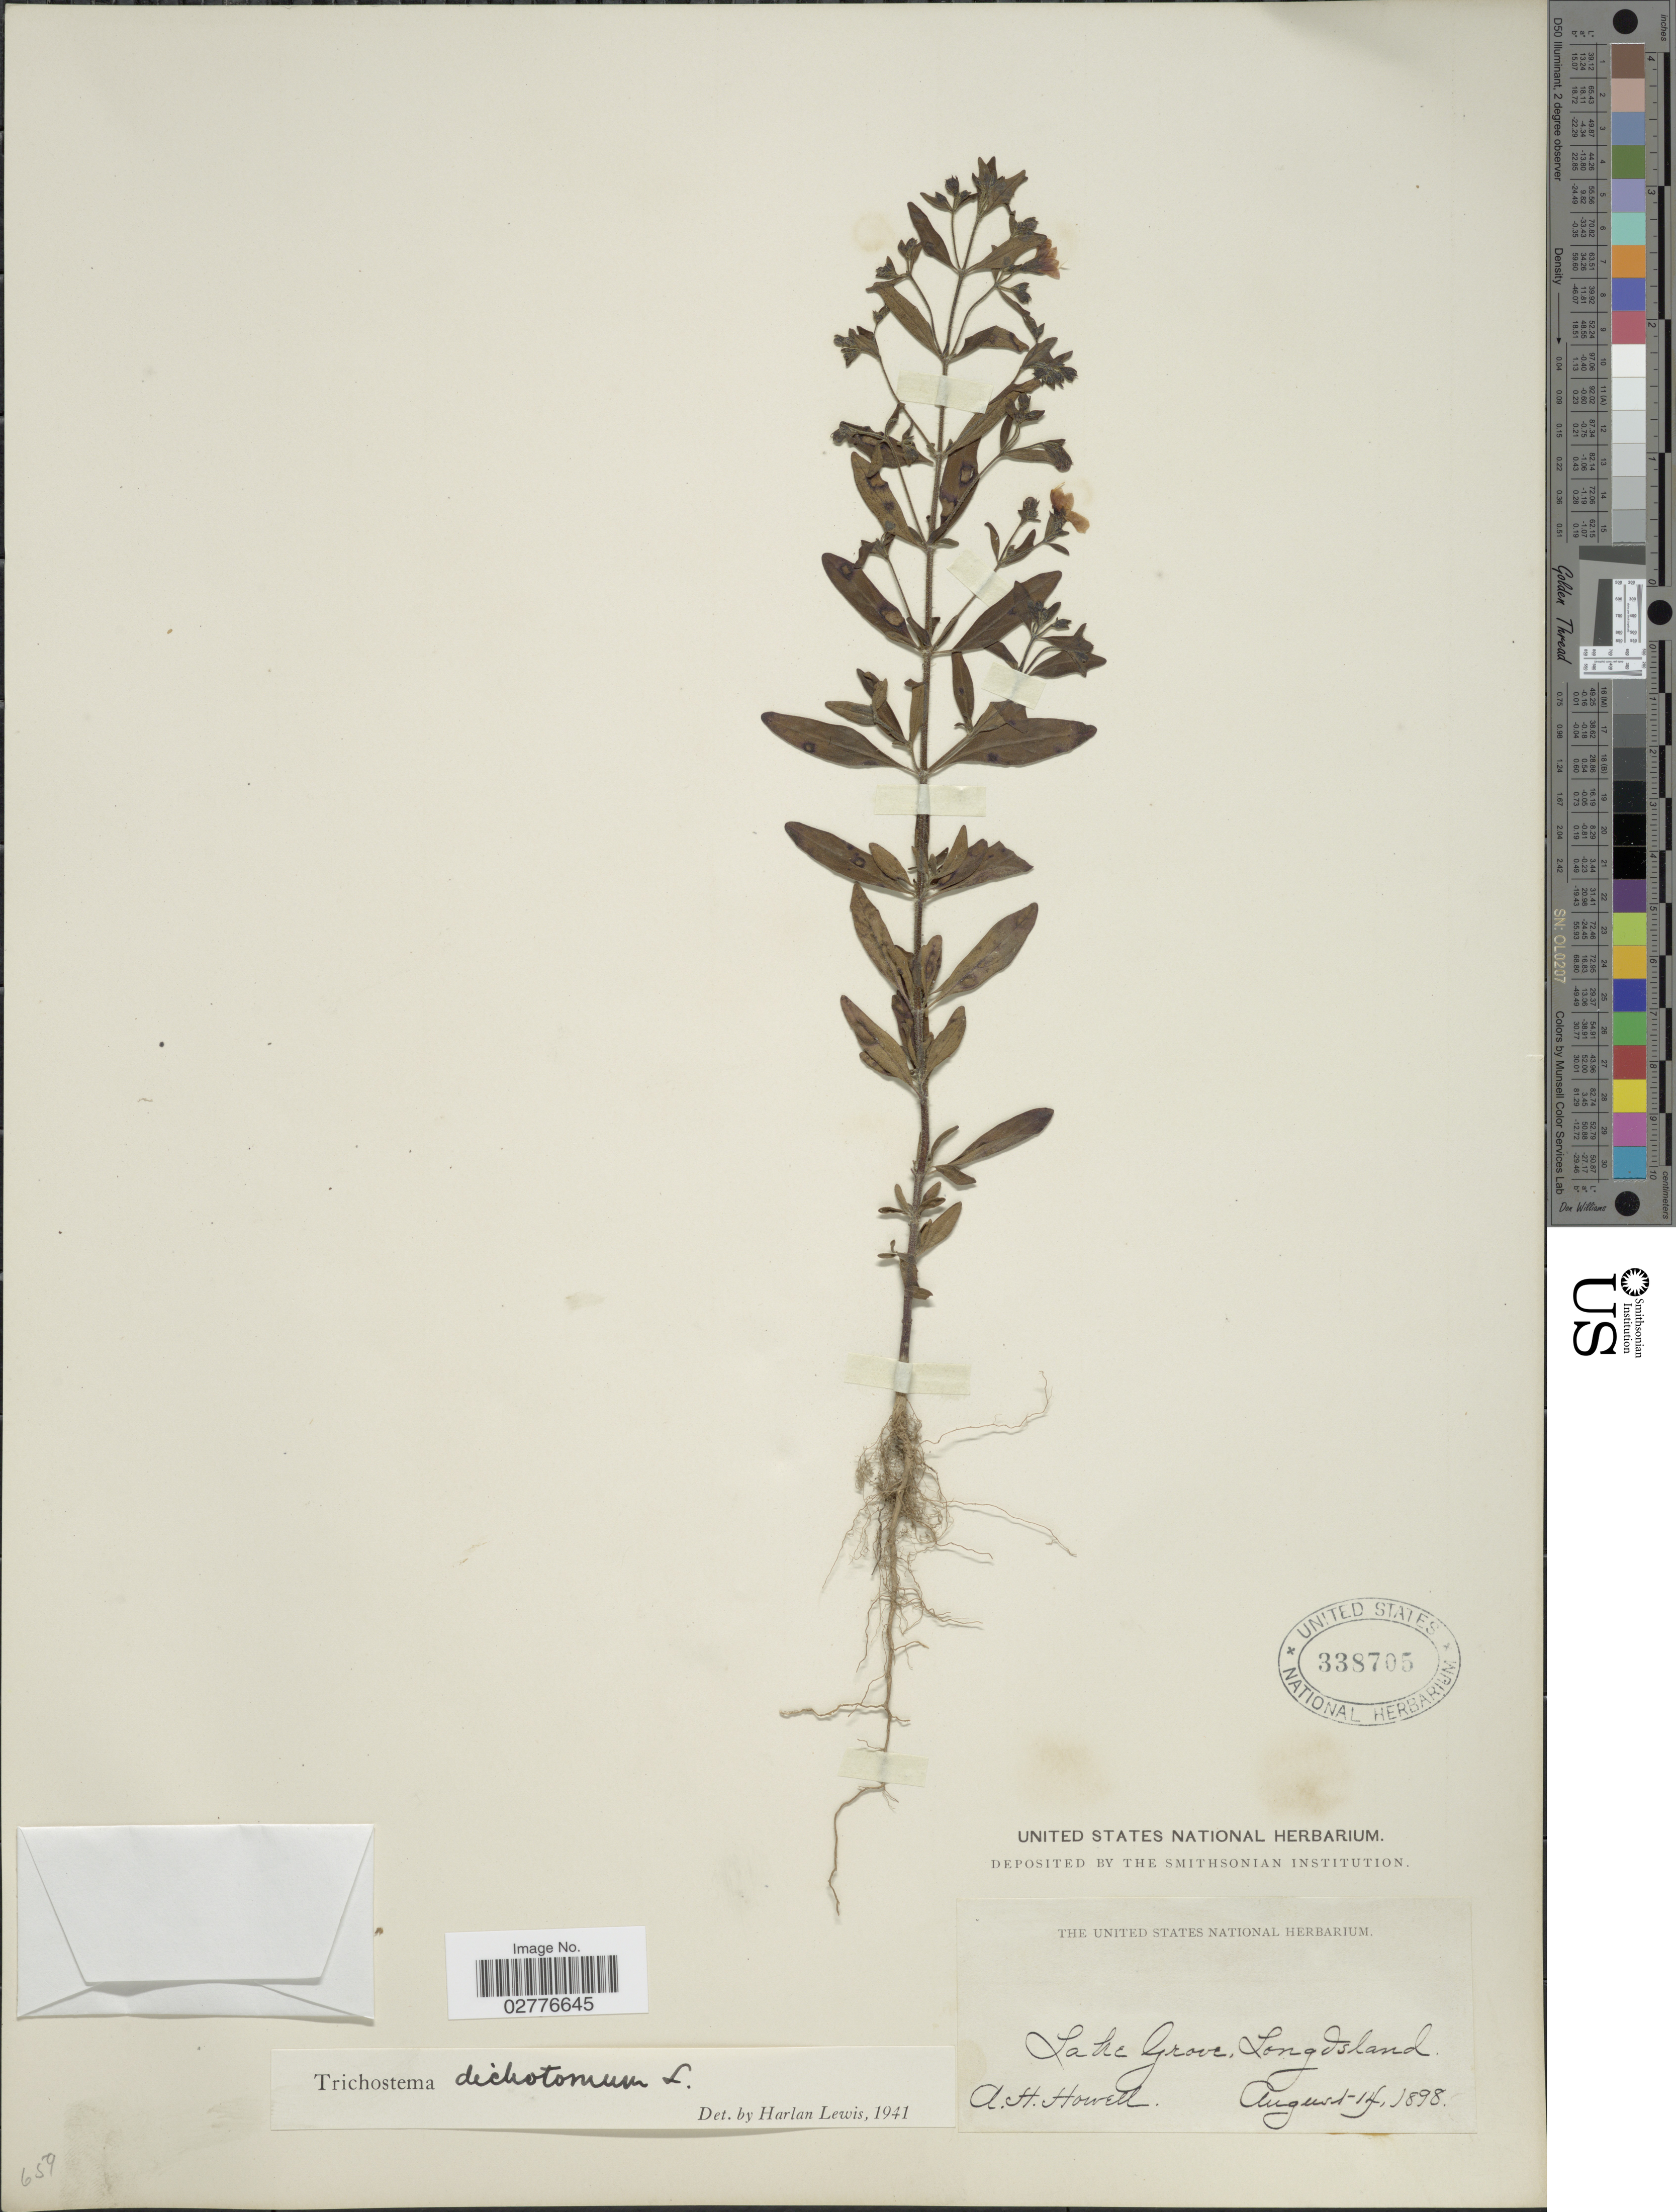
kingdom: Plantae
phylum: Tracheophyta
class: Magnoliopsida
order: Lamiales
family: Lamiaceae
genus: Trichostema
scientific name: Trichostema dichotomum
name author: L.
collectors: A. Howell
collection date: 1898-08-14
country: United States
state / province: New York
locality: Lake Grove, Long Island.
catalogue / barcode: US 338705